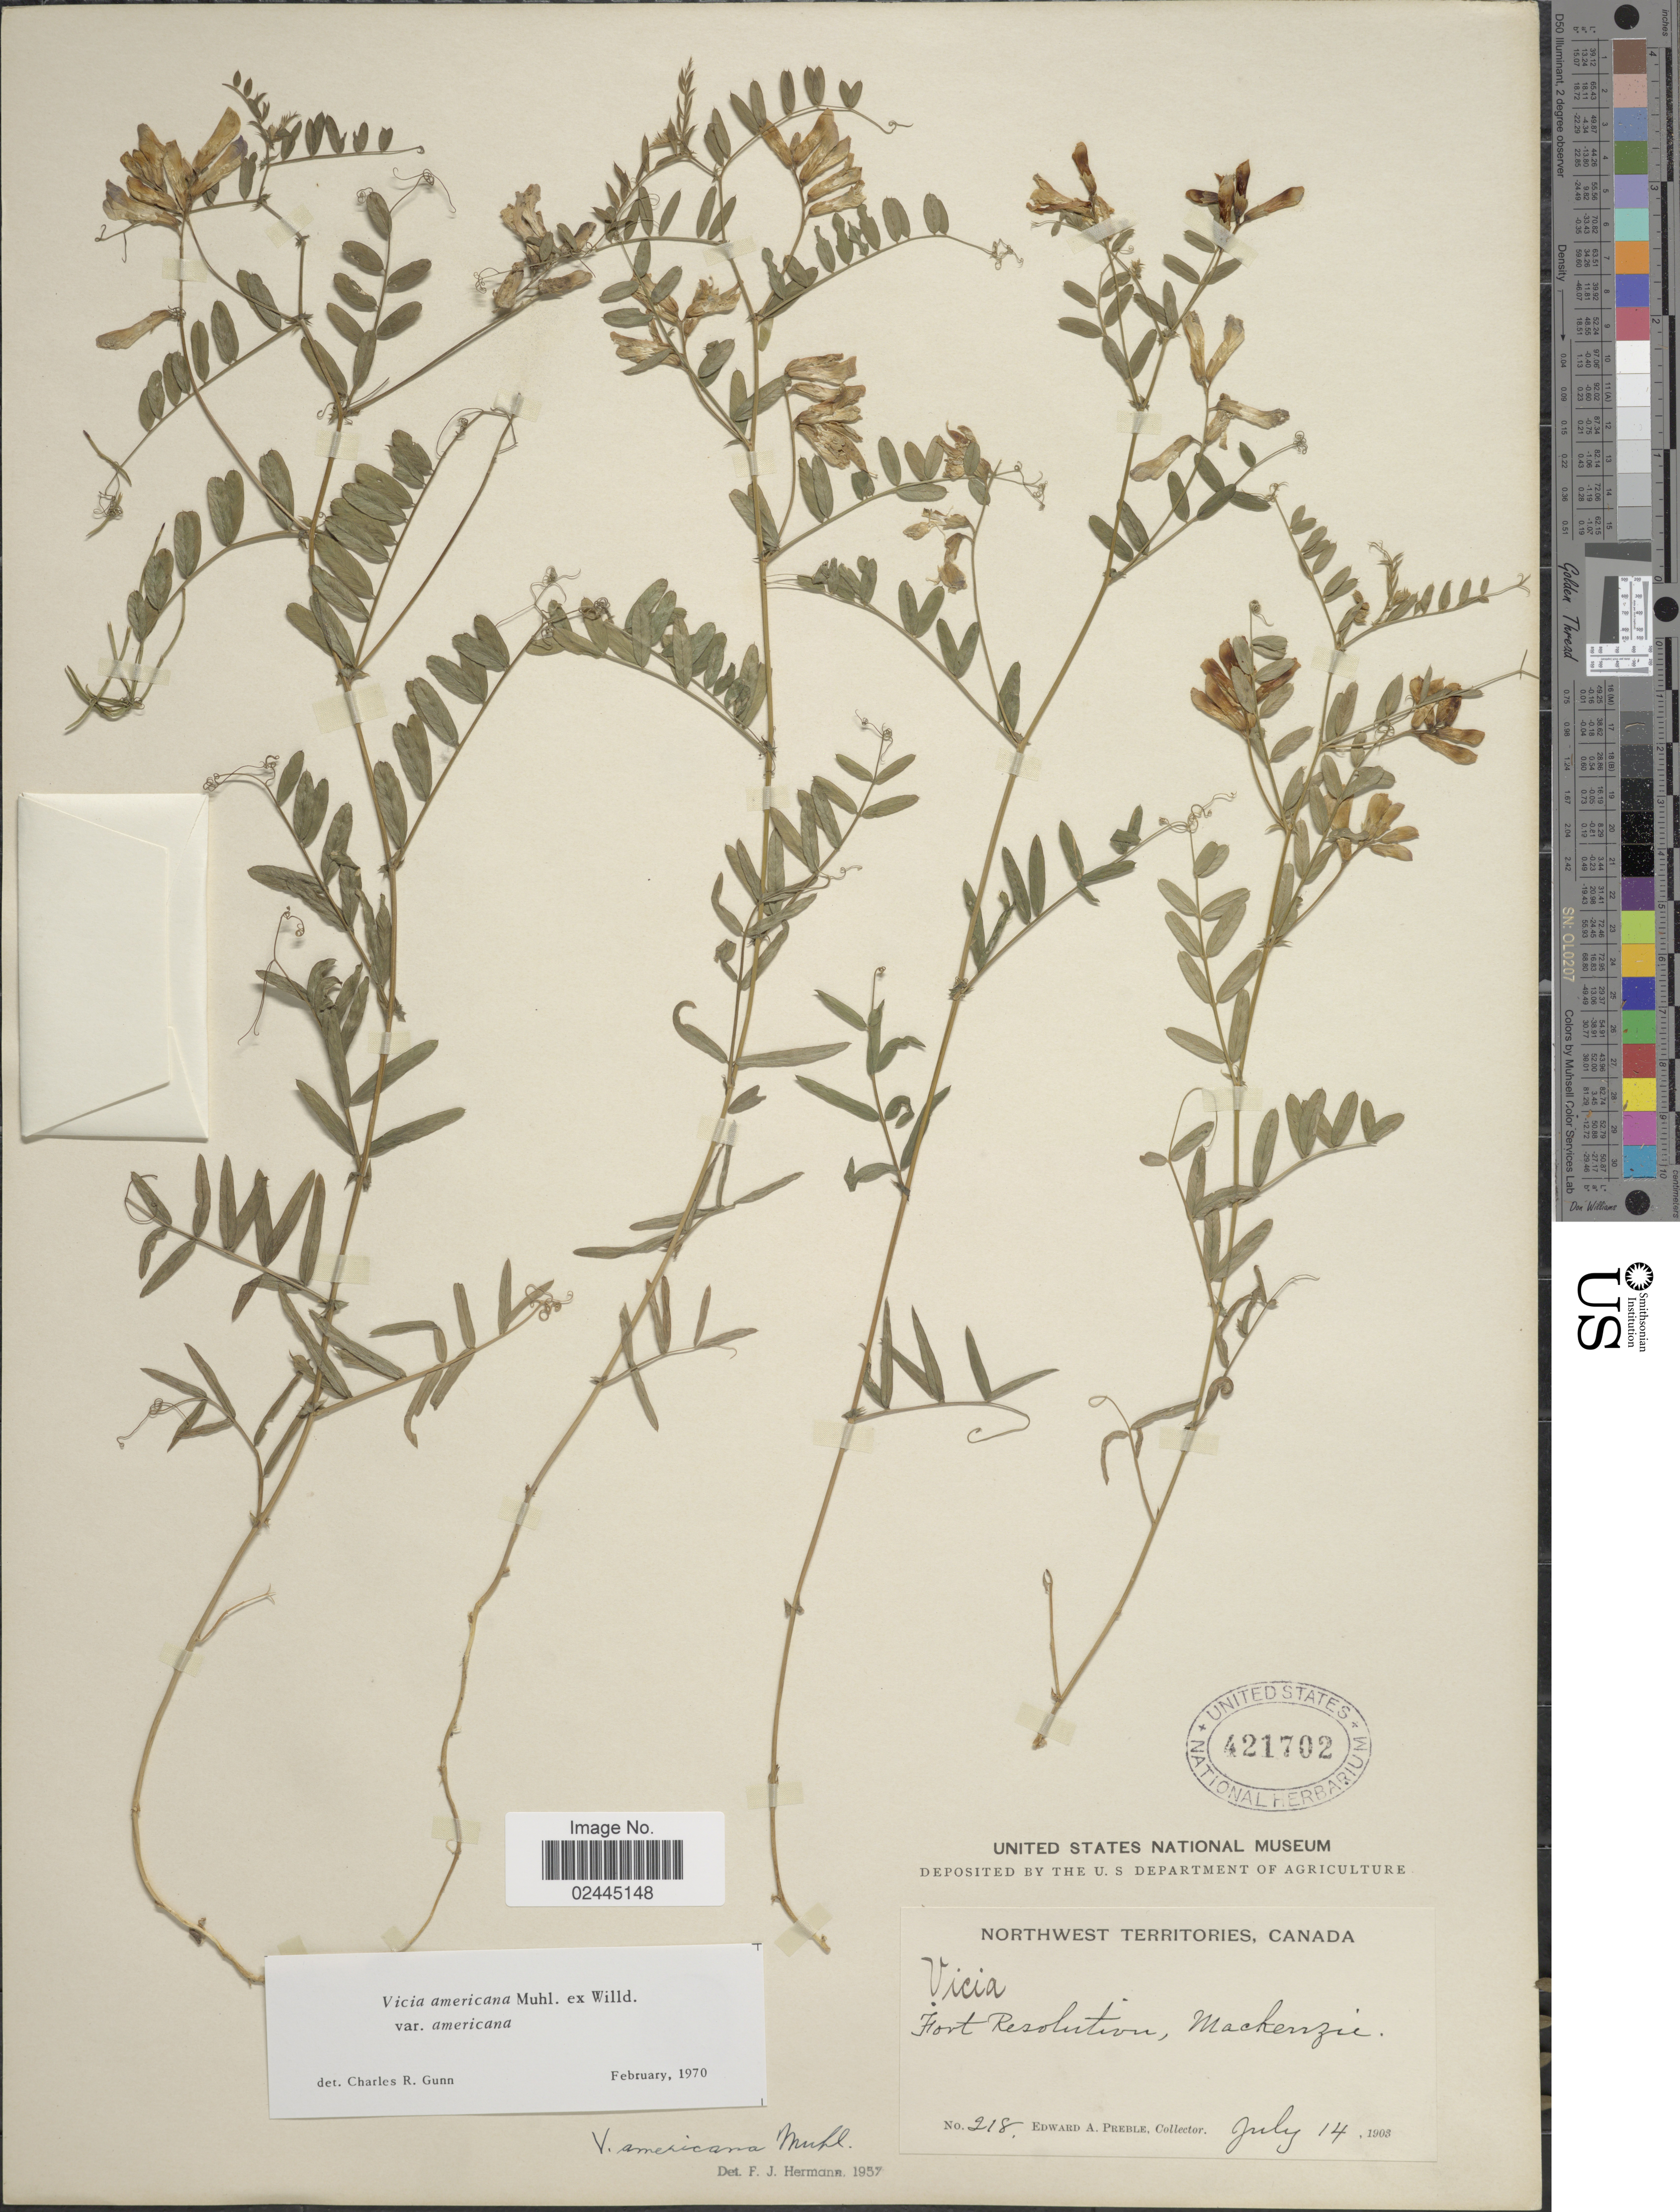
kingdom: Plantae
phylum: Tracheophyta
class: Magnoliopsida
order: Fabales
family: Fabaceae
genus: Vicia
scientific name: Vicia americana var. americana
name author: Muhl. ex Willd.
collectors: E. Preble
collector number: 218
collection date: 1903-07-14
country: Canada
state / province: Northwest Territories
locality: Fort Resolution, Mackenzie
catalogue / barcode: US 421702